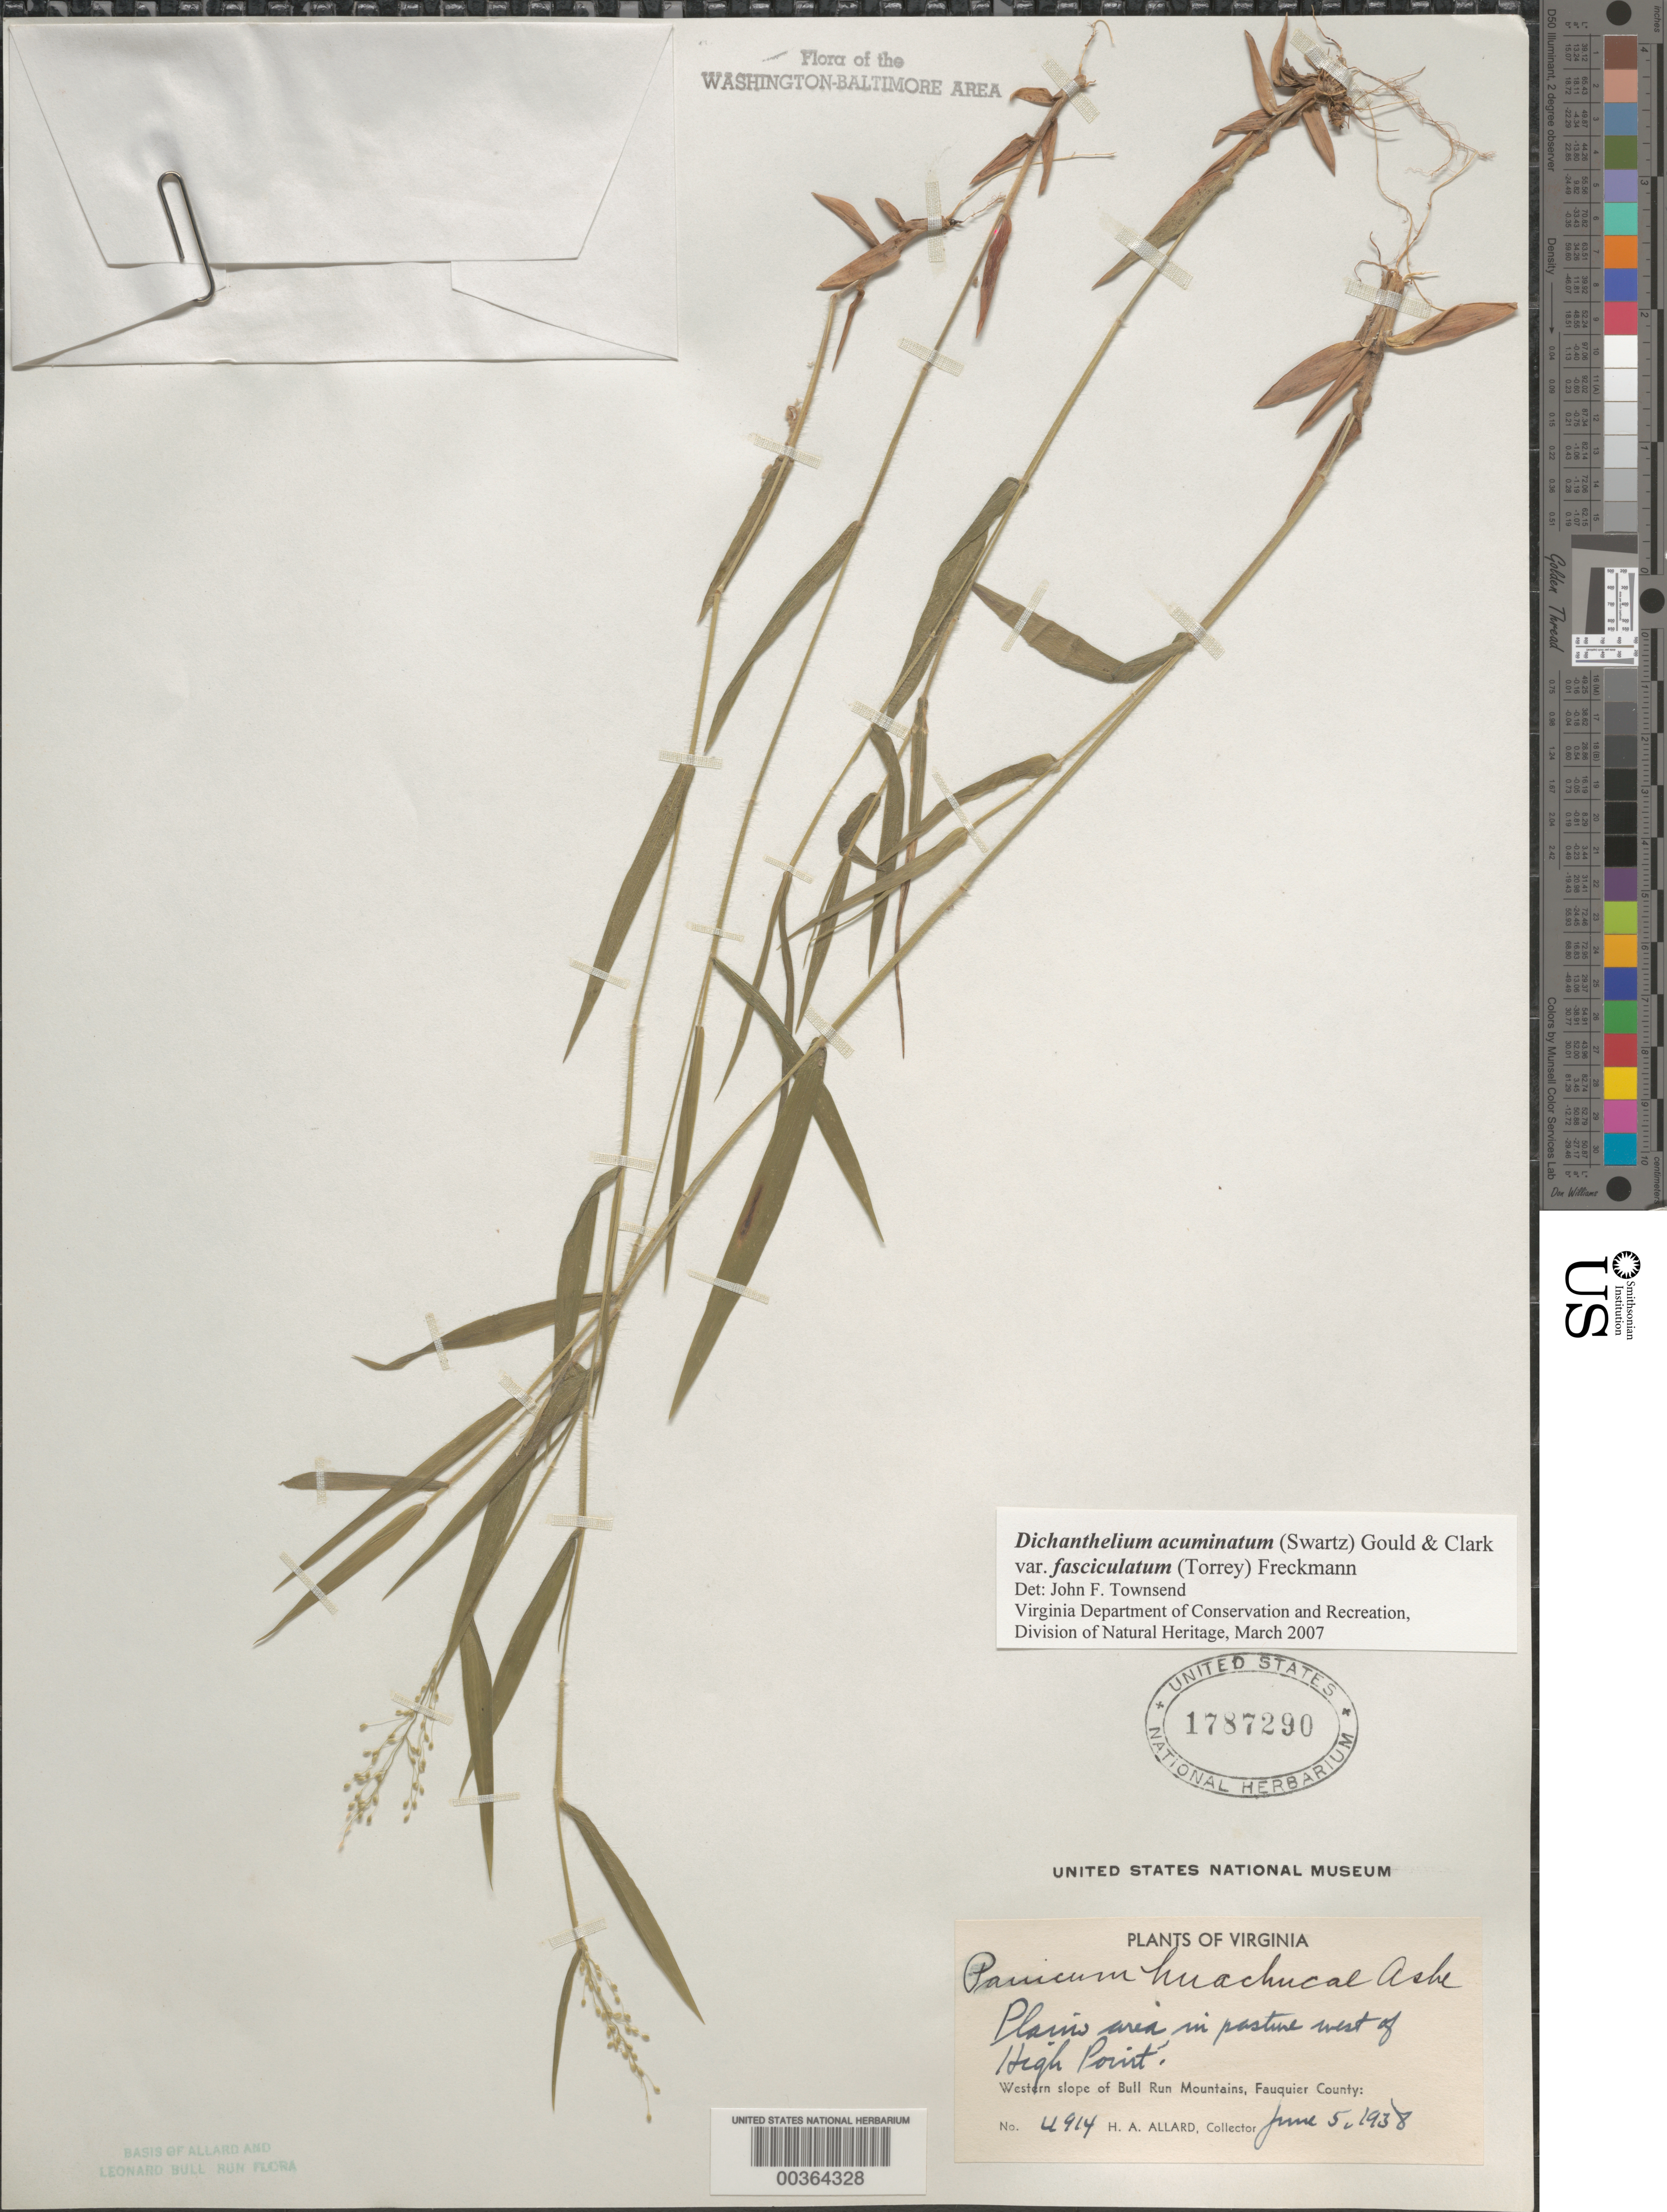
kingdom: Plantae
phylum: Tracheophyta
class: Liliopsida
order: Poales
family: Poaceae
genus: Dichanthelium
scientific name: Dichanthelium acuminatum var. fasciculatum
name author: (Torr.) Freckmann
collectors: H. A. Allard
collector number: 4914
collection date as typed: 05 Jun 1938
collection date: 1938-06-05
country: United States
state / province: Virginia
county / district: Fauquier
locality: West of High Point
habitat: In pasture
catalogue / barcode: US 1787290